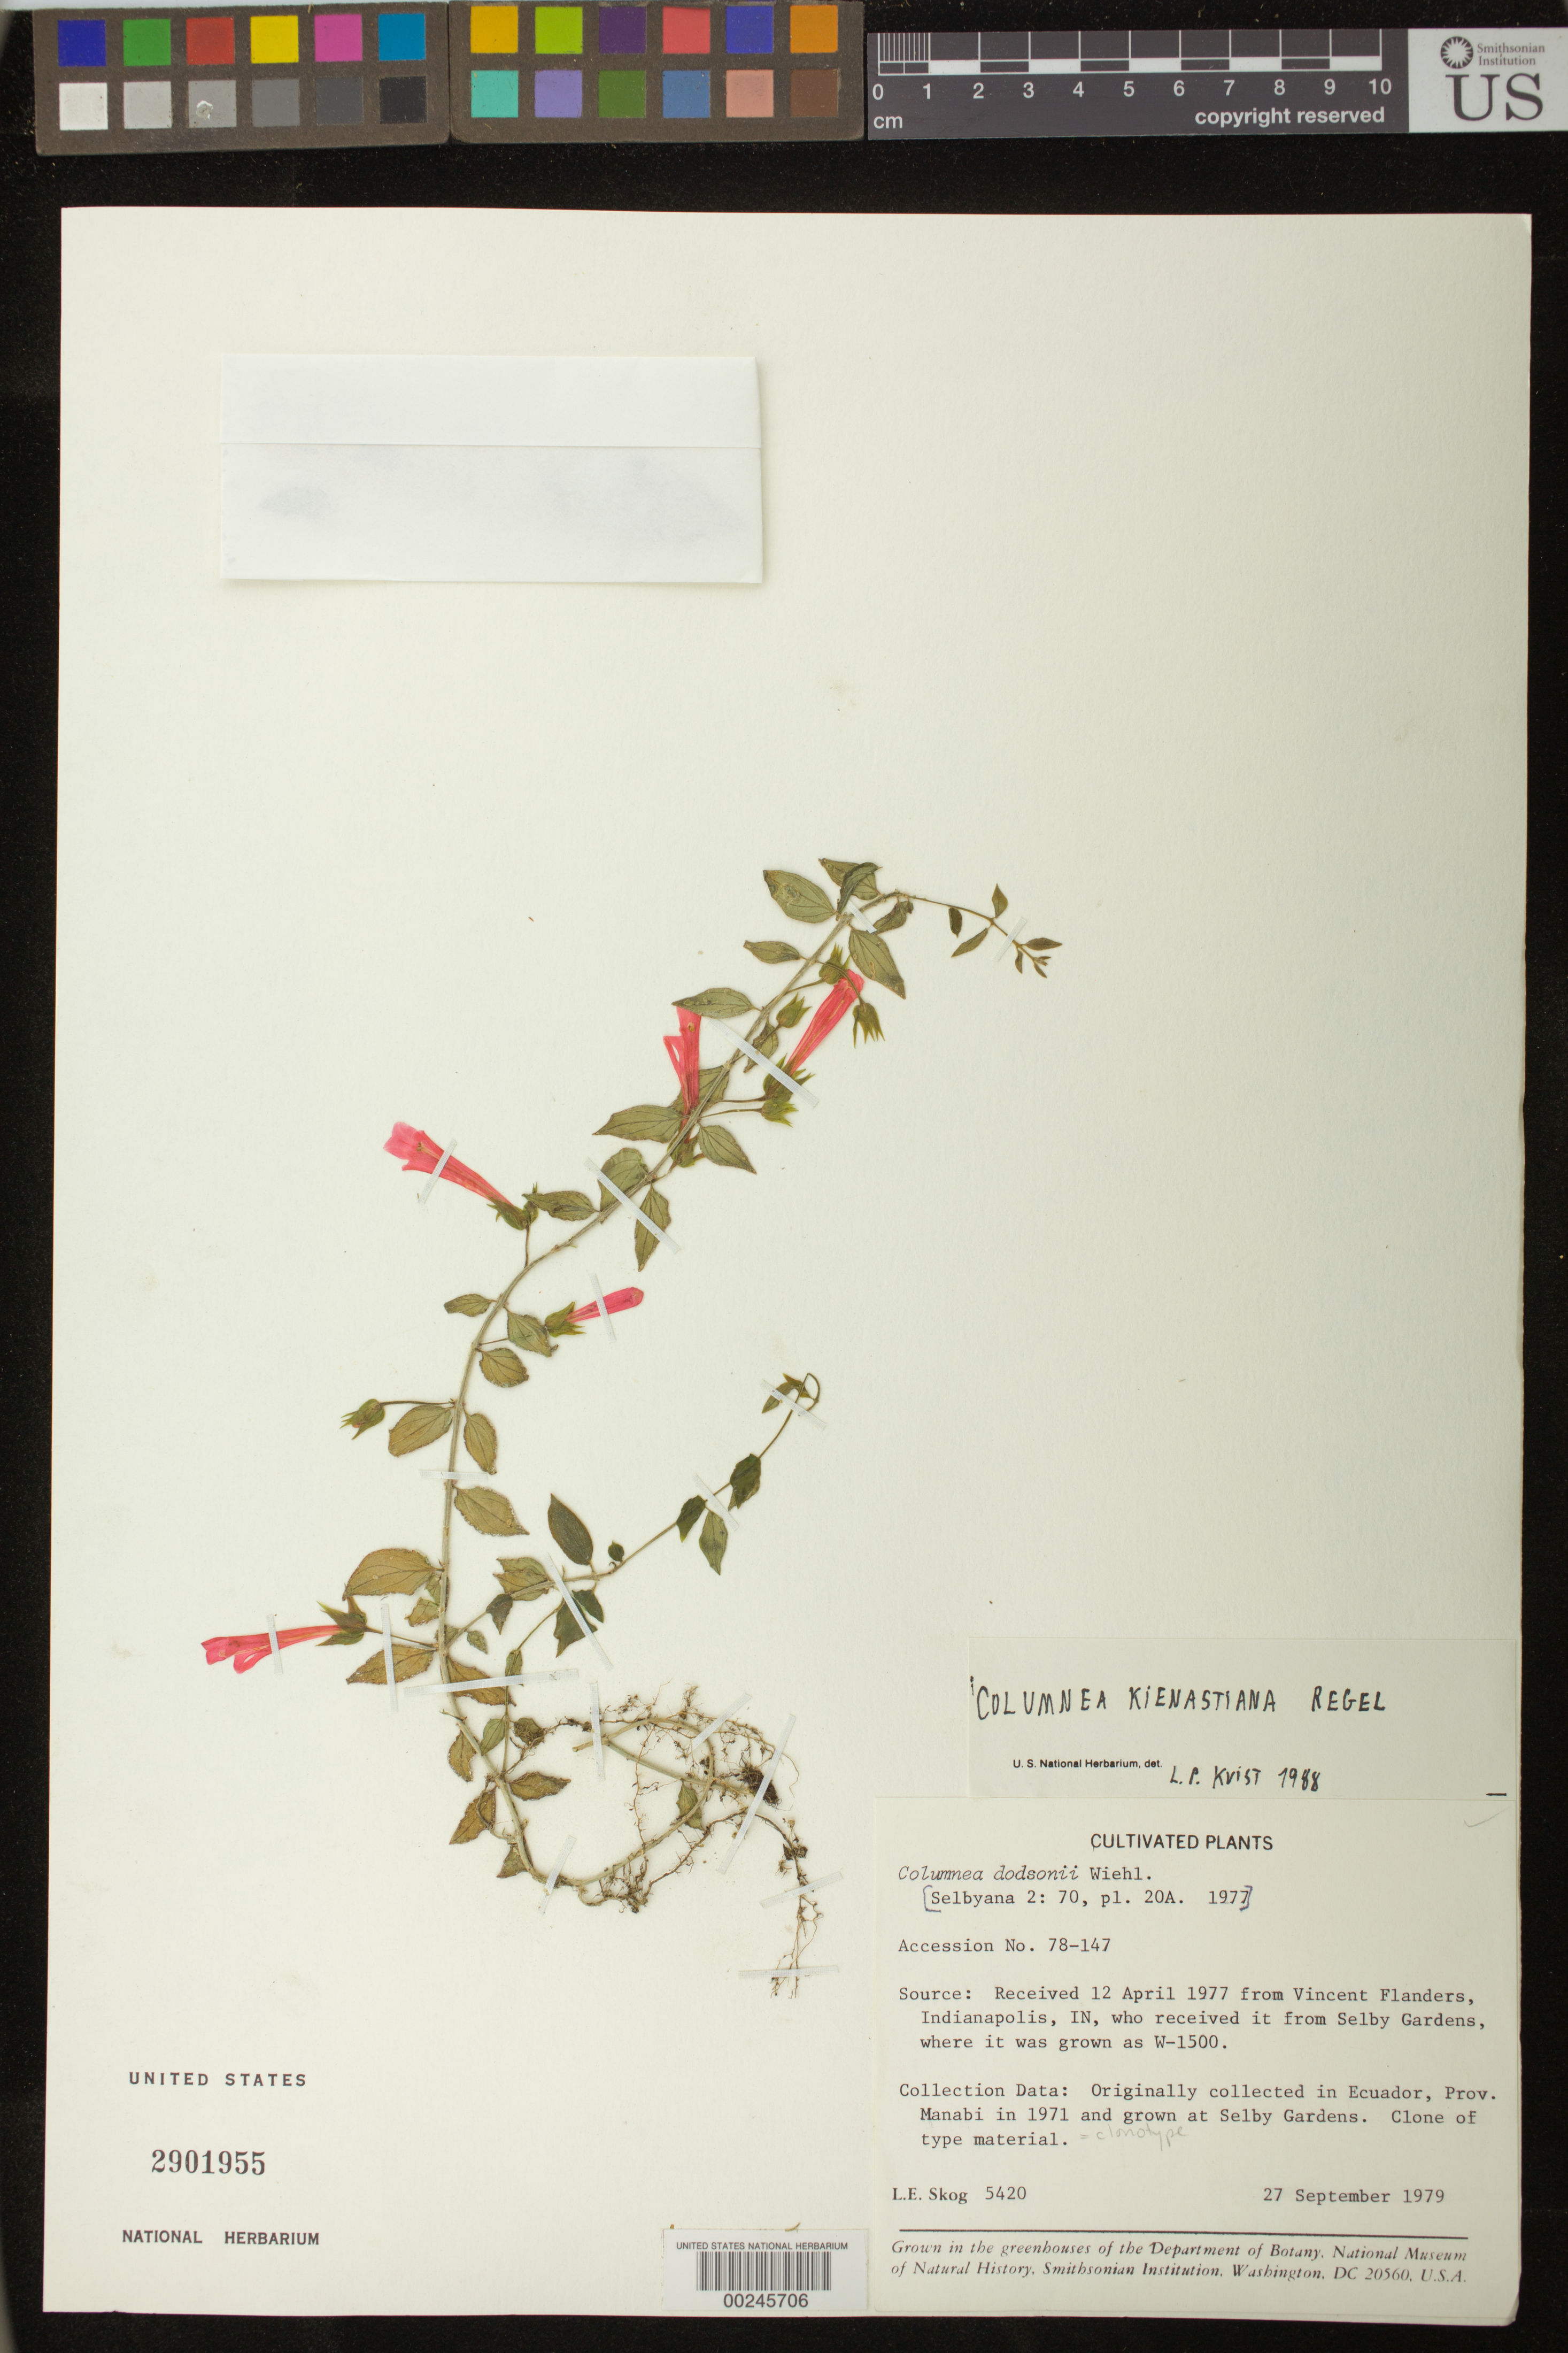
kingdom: Plantae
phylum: Tracheophyta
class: Magnoliopsida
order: Lamiales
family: Gesneriaceae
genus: Columnea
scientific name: Columnea kienastiana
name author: Regel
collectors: L. E. Skog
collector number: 5420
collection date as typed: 27 Sep 1979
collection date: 1979-09-27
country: Ecuador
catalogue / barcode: US 2901955